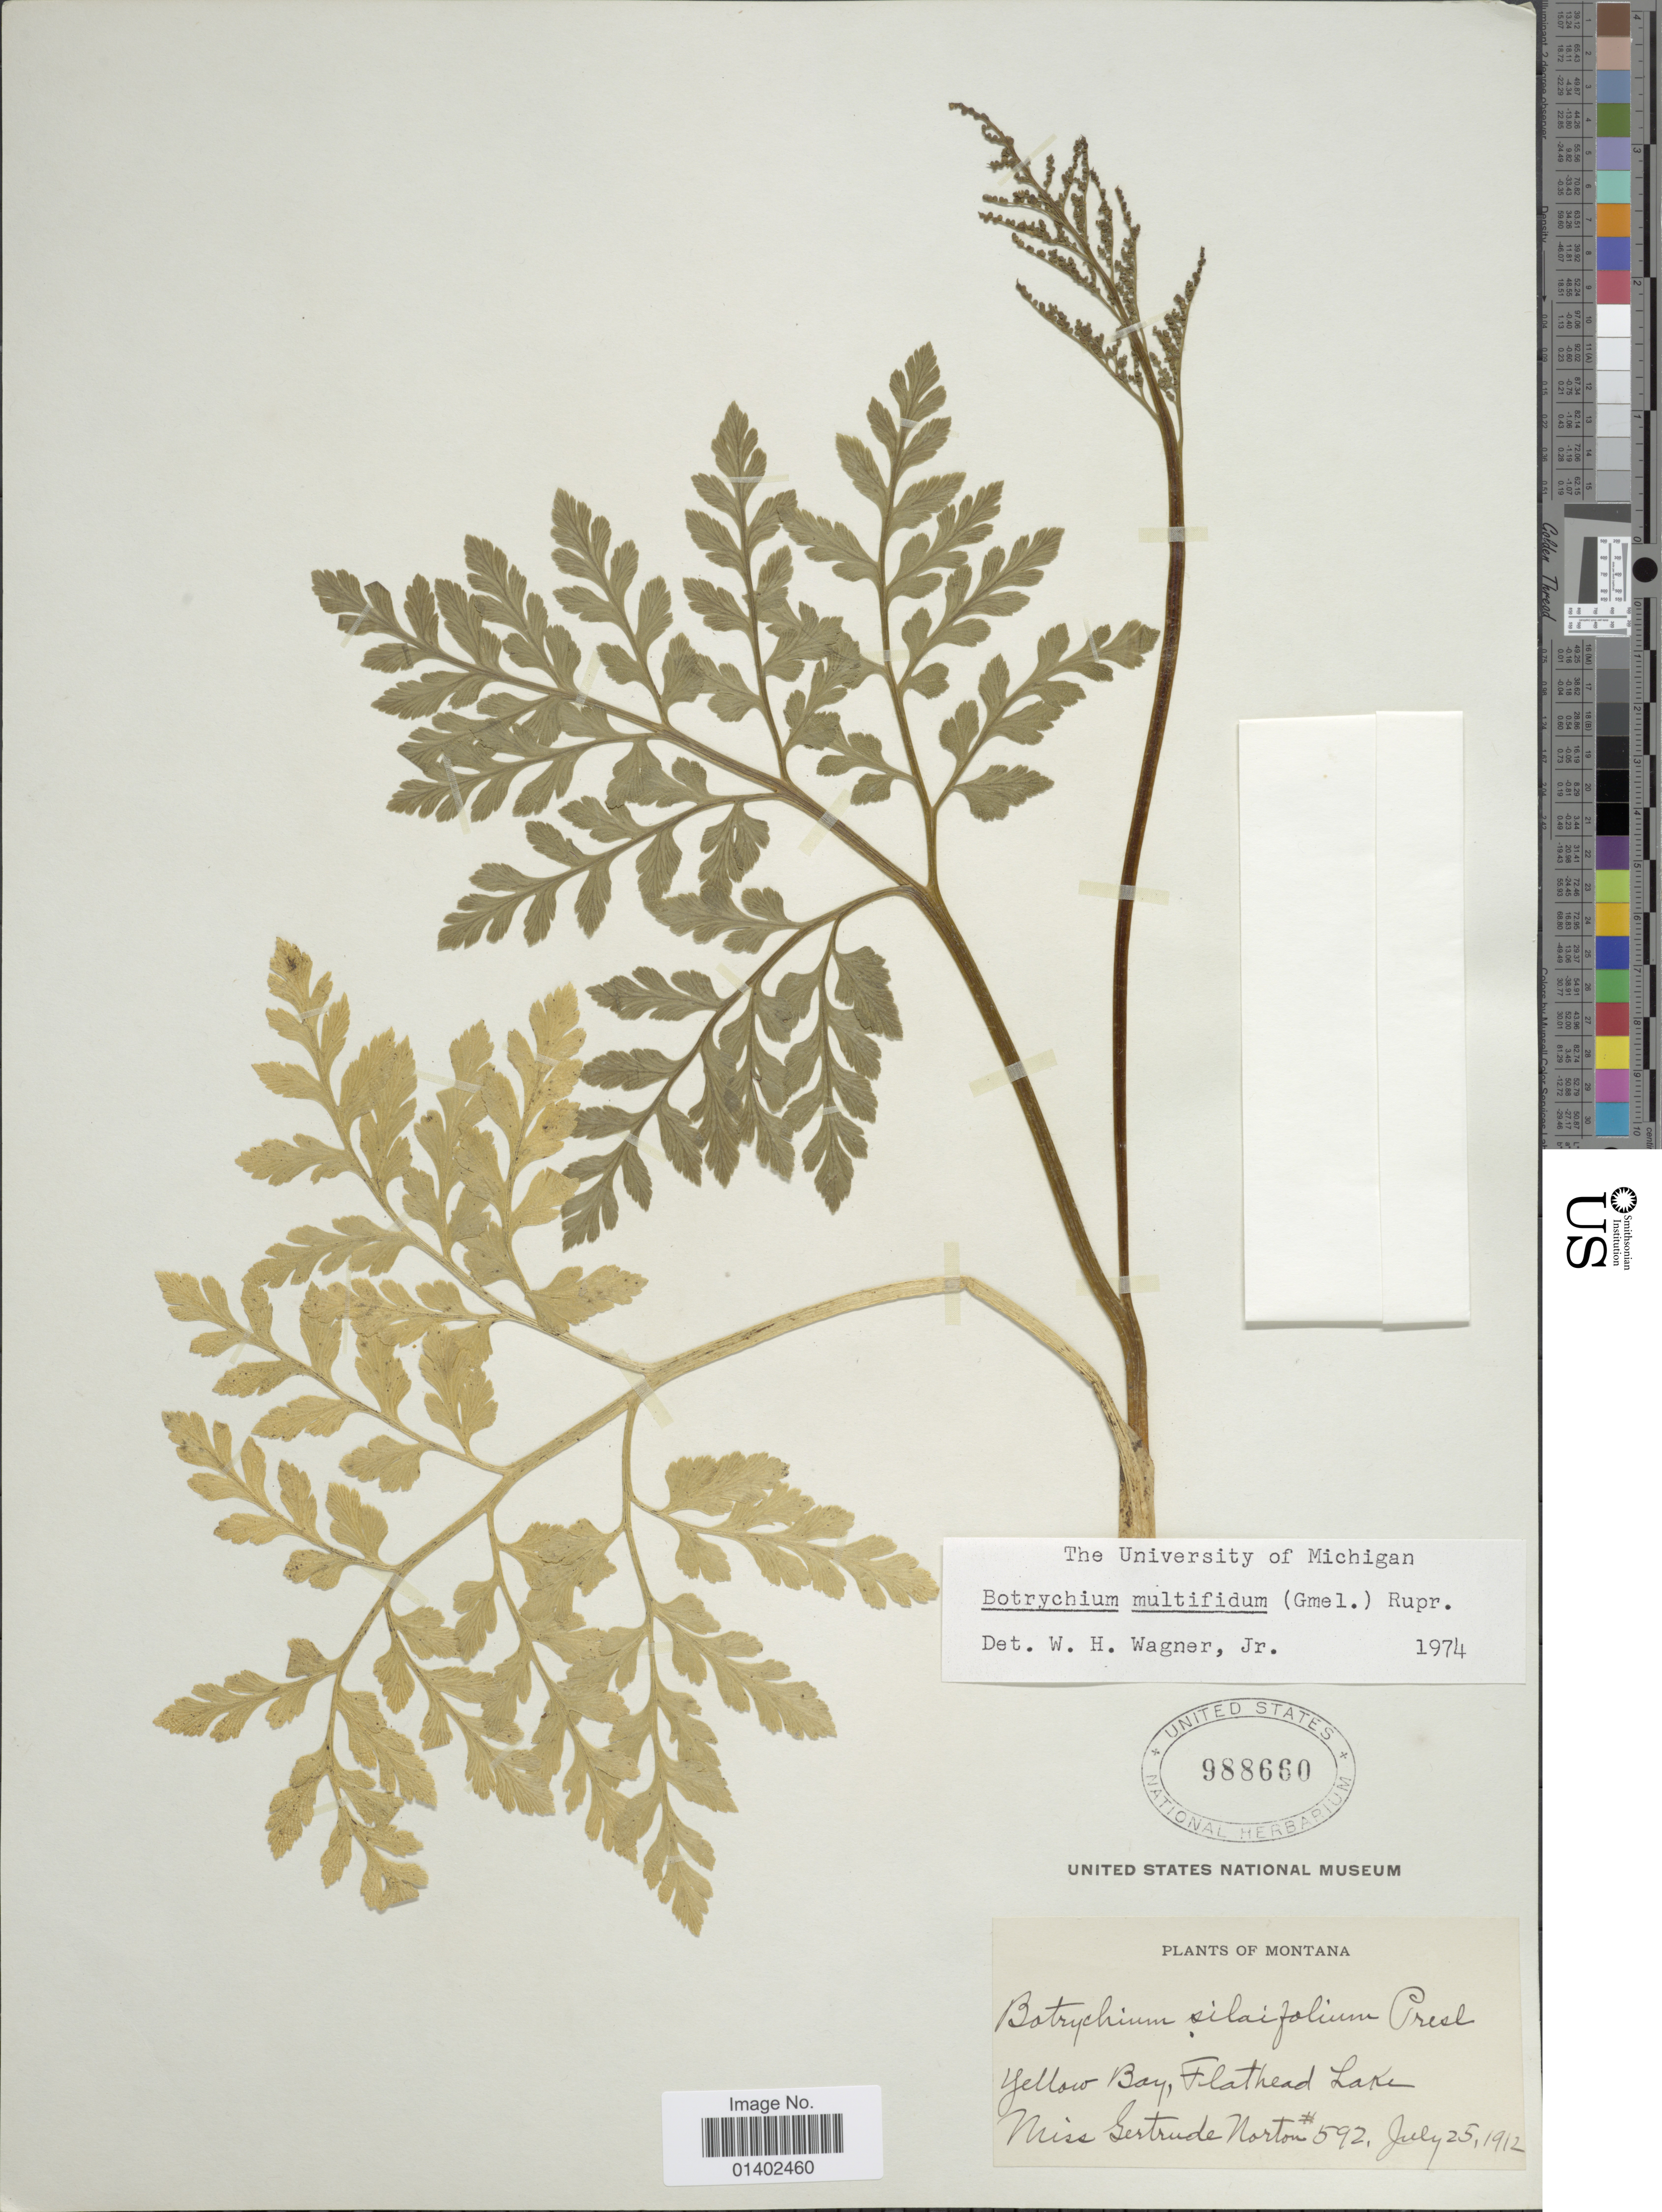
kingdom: Plantae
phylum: Tracheophyta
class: Polypodiopsida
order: Ophioglossales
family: Ophioglossaceae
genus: Botrychium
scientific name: Botrychium multifidum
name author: (J.F. Gmel.) Rupr.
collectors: G. Norton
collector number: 592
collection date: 1912-07-25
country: United States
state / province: Montana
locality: Yellow Bay, Flathead Lake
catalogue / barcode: US 988660